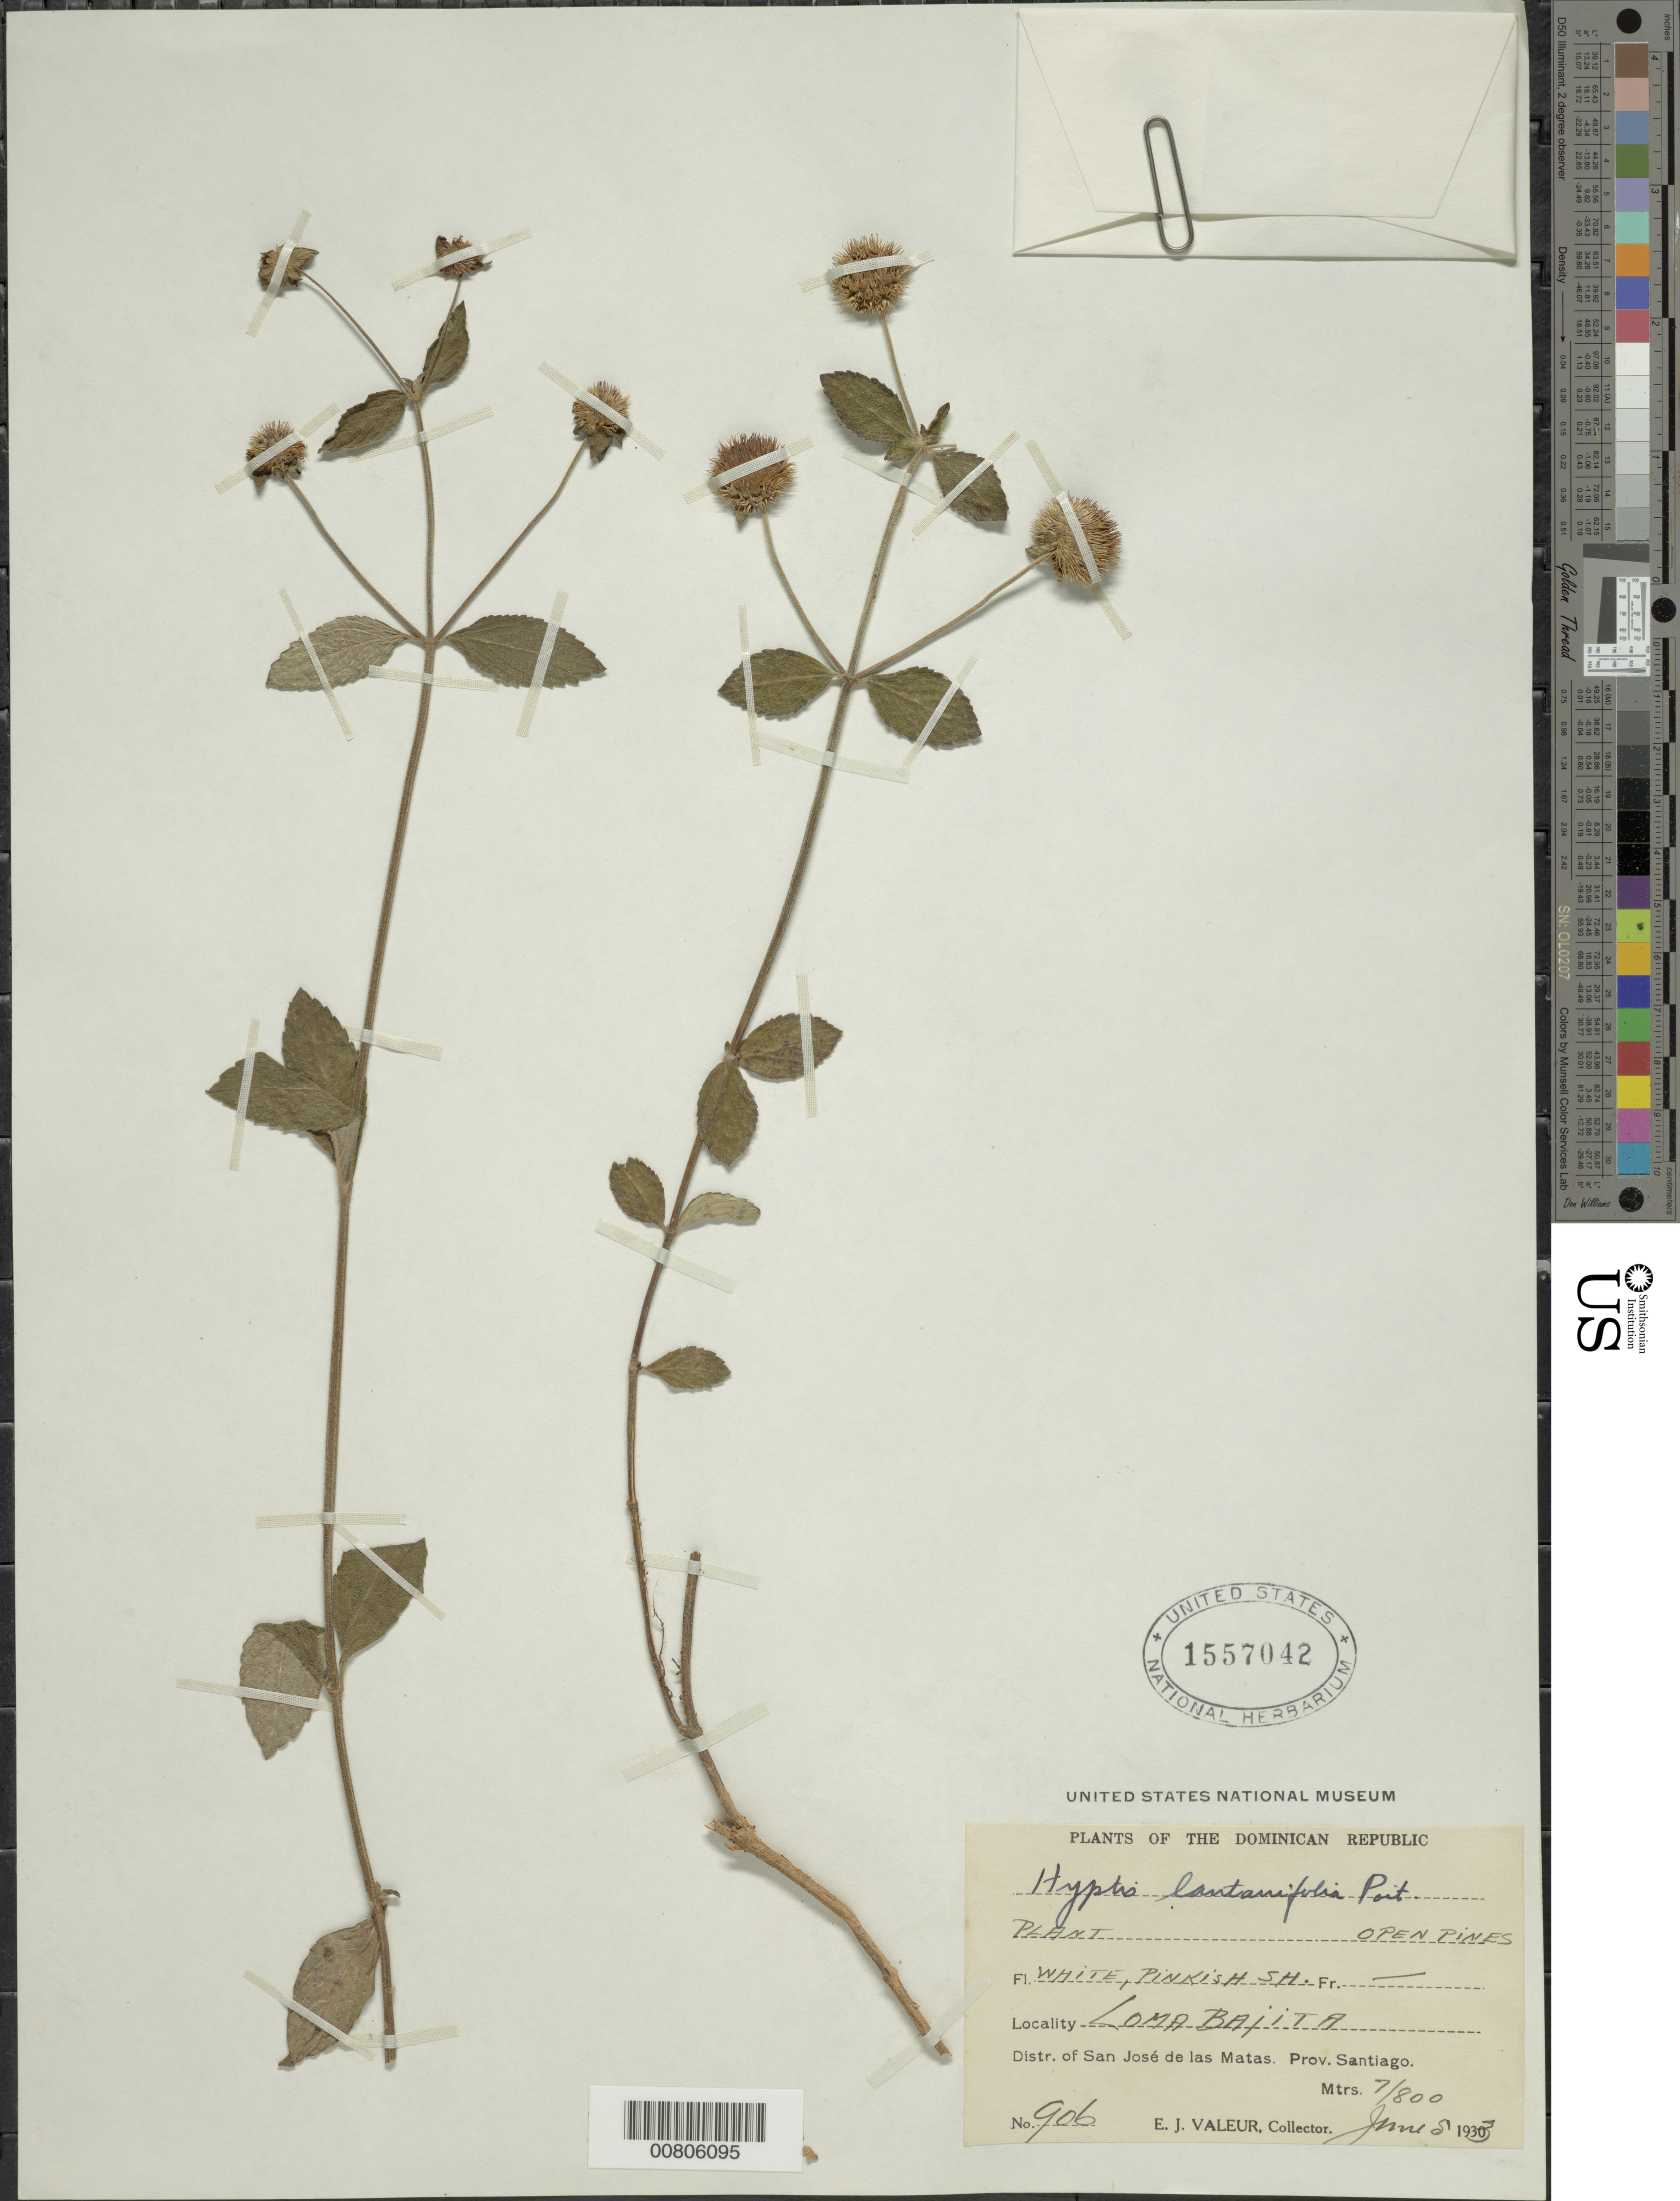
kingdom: Plantae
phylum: Tracheophyta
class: Magnoliopsida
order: Lamiales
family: Lamiaceae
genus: Hyptis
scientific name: Hyptis lantanifolia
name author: Poit.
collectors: E. Valeur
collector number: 906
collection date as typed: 05 Jun 1933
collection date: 1933-06-05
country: Dominican Republic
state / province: Santiago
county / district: San José de las Matas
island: Hispaniola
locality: Loma Bajita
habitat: Open pines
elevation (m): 700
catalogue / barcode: US 1557042